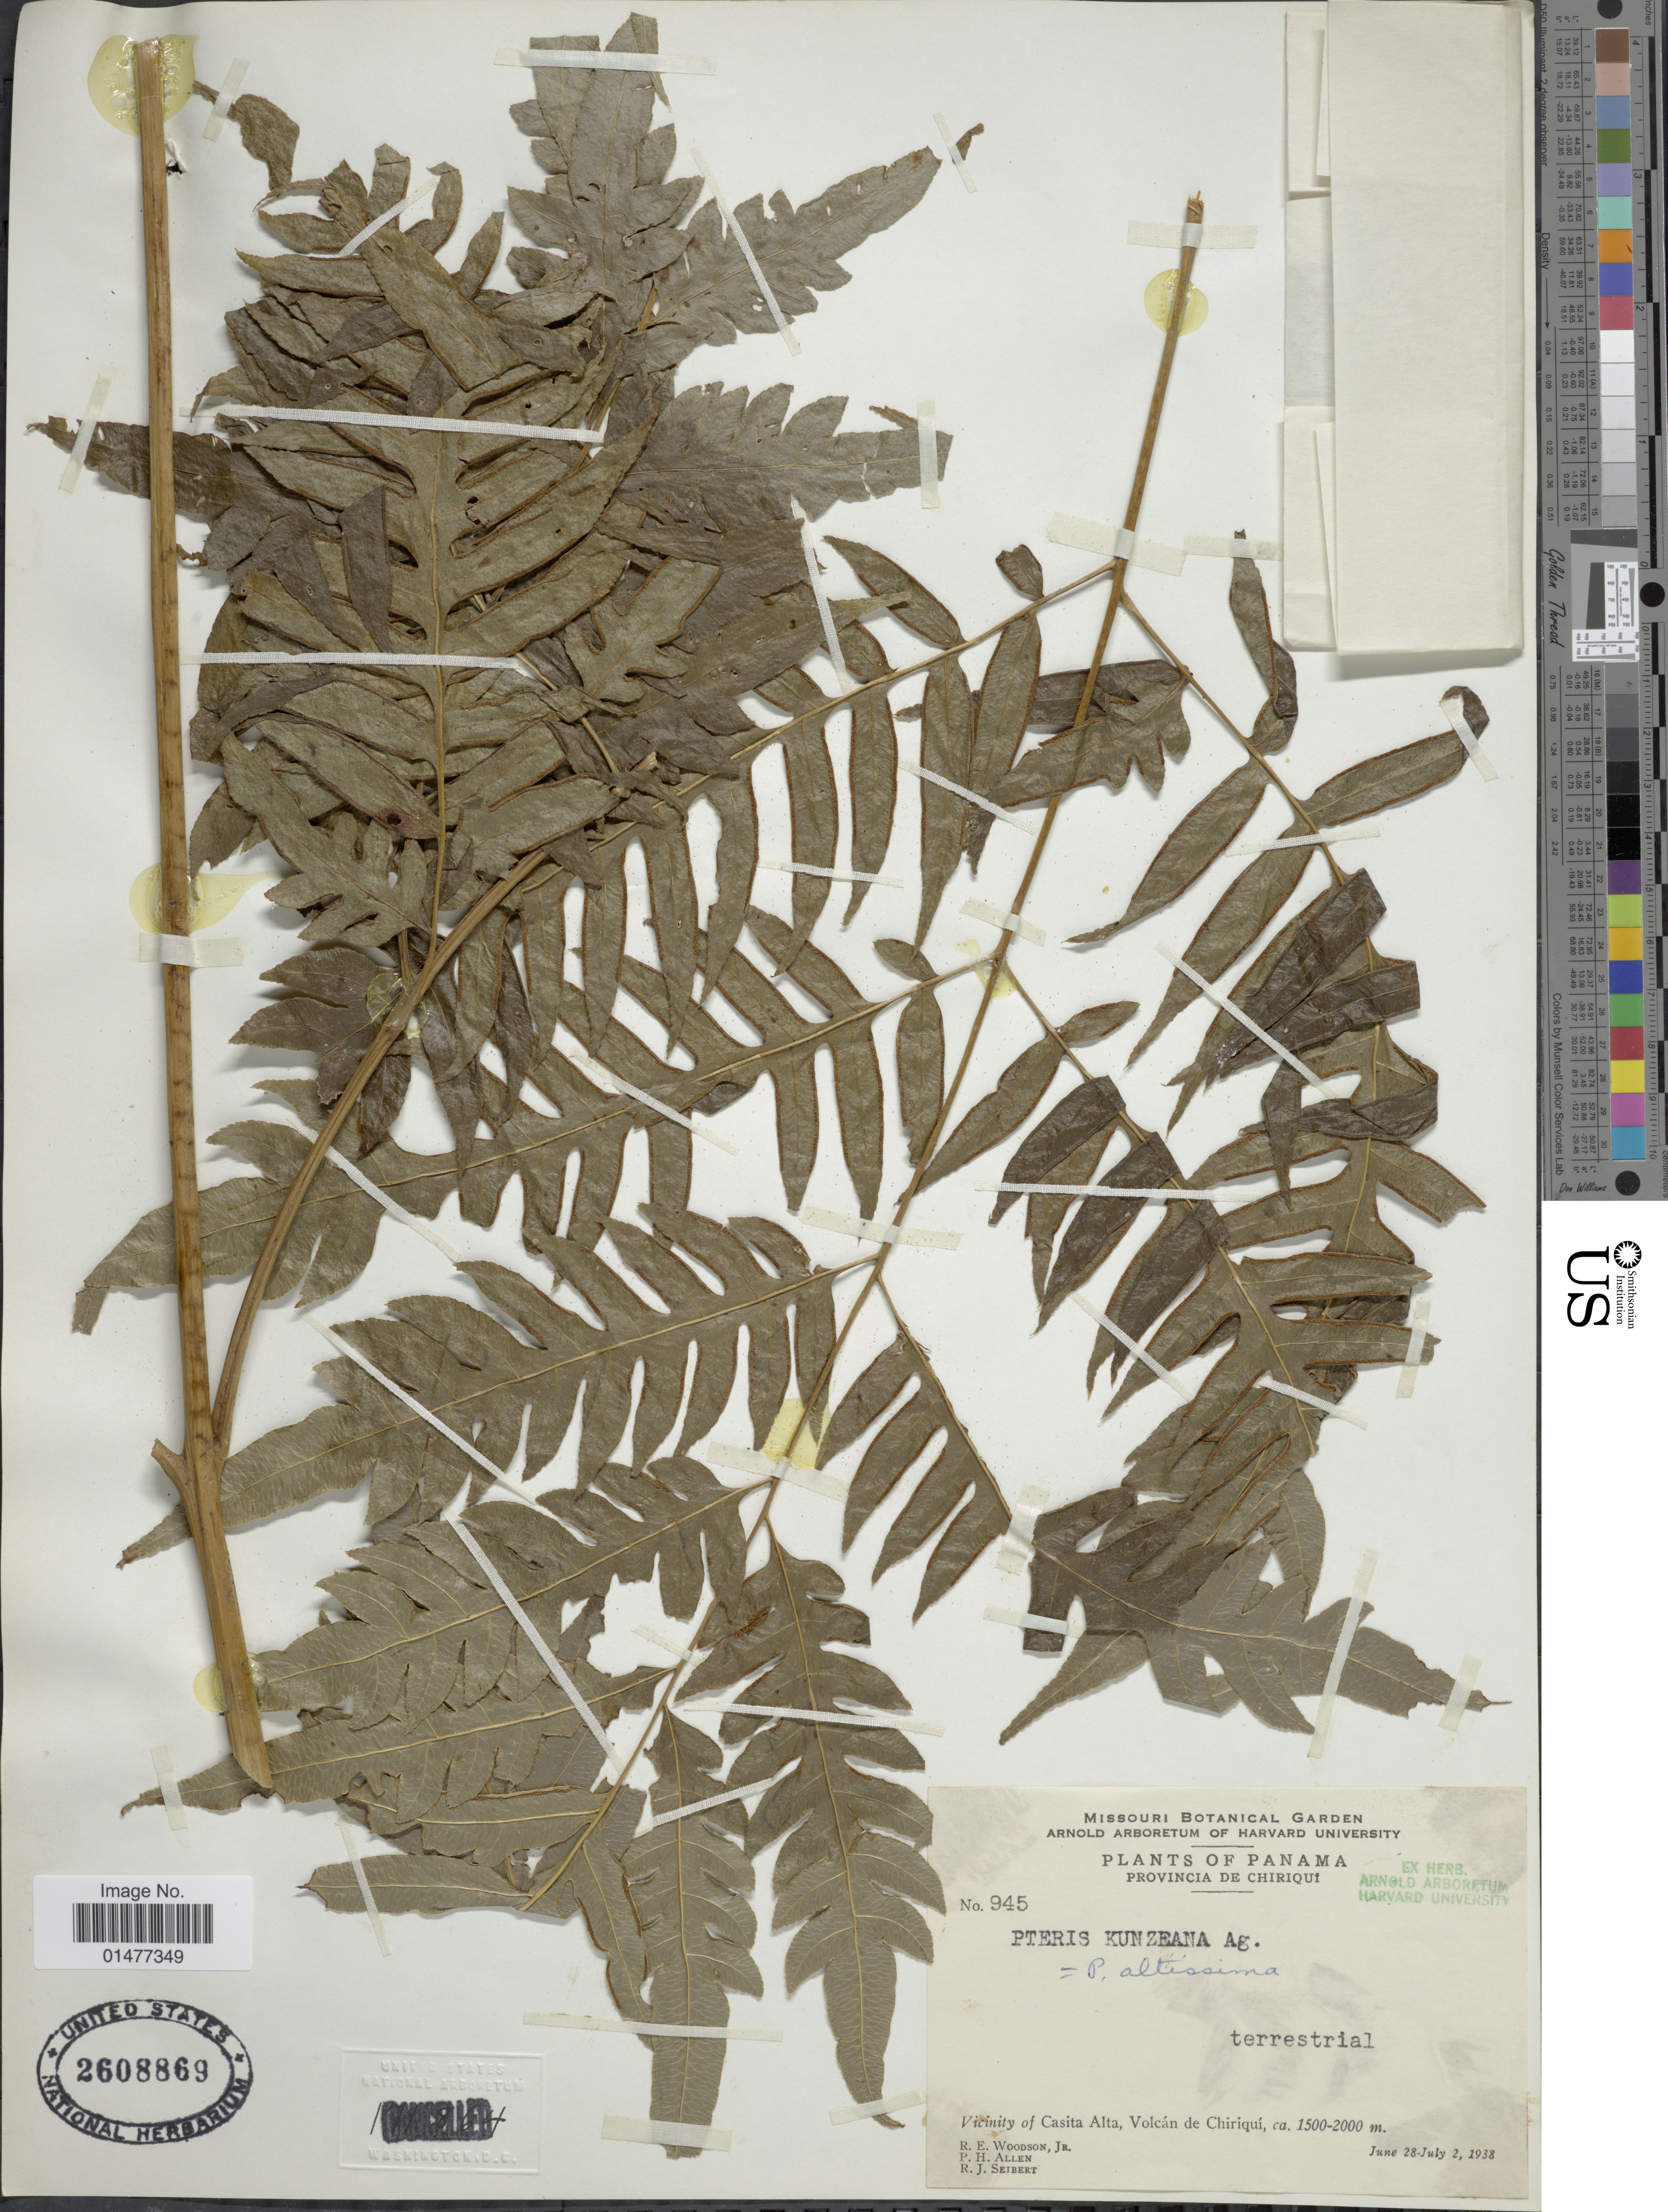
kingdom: Plantae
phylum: Tracheophyta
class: Polypodiopsida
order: Polypodiales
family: Pteridaceae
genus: Pteris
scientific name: Pteris altissima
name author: Poir.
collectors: R. E. Woodson, P. H. Allen & R. J. Seibert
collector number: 945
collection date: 1938-06-28/1938-07-02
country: Panama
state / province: Chiriqui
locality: Plants of Panama, Vicinity of Casita ALta, Volcan de Chiriqui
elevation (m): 1500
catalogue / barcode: US 2608869